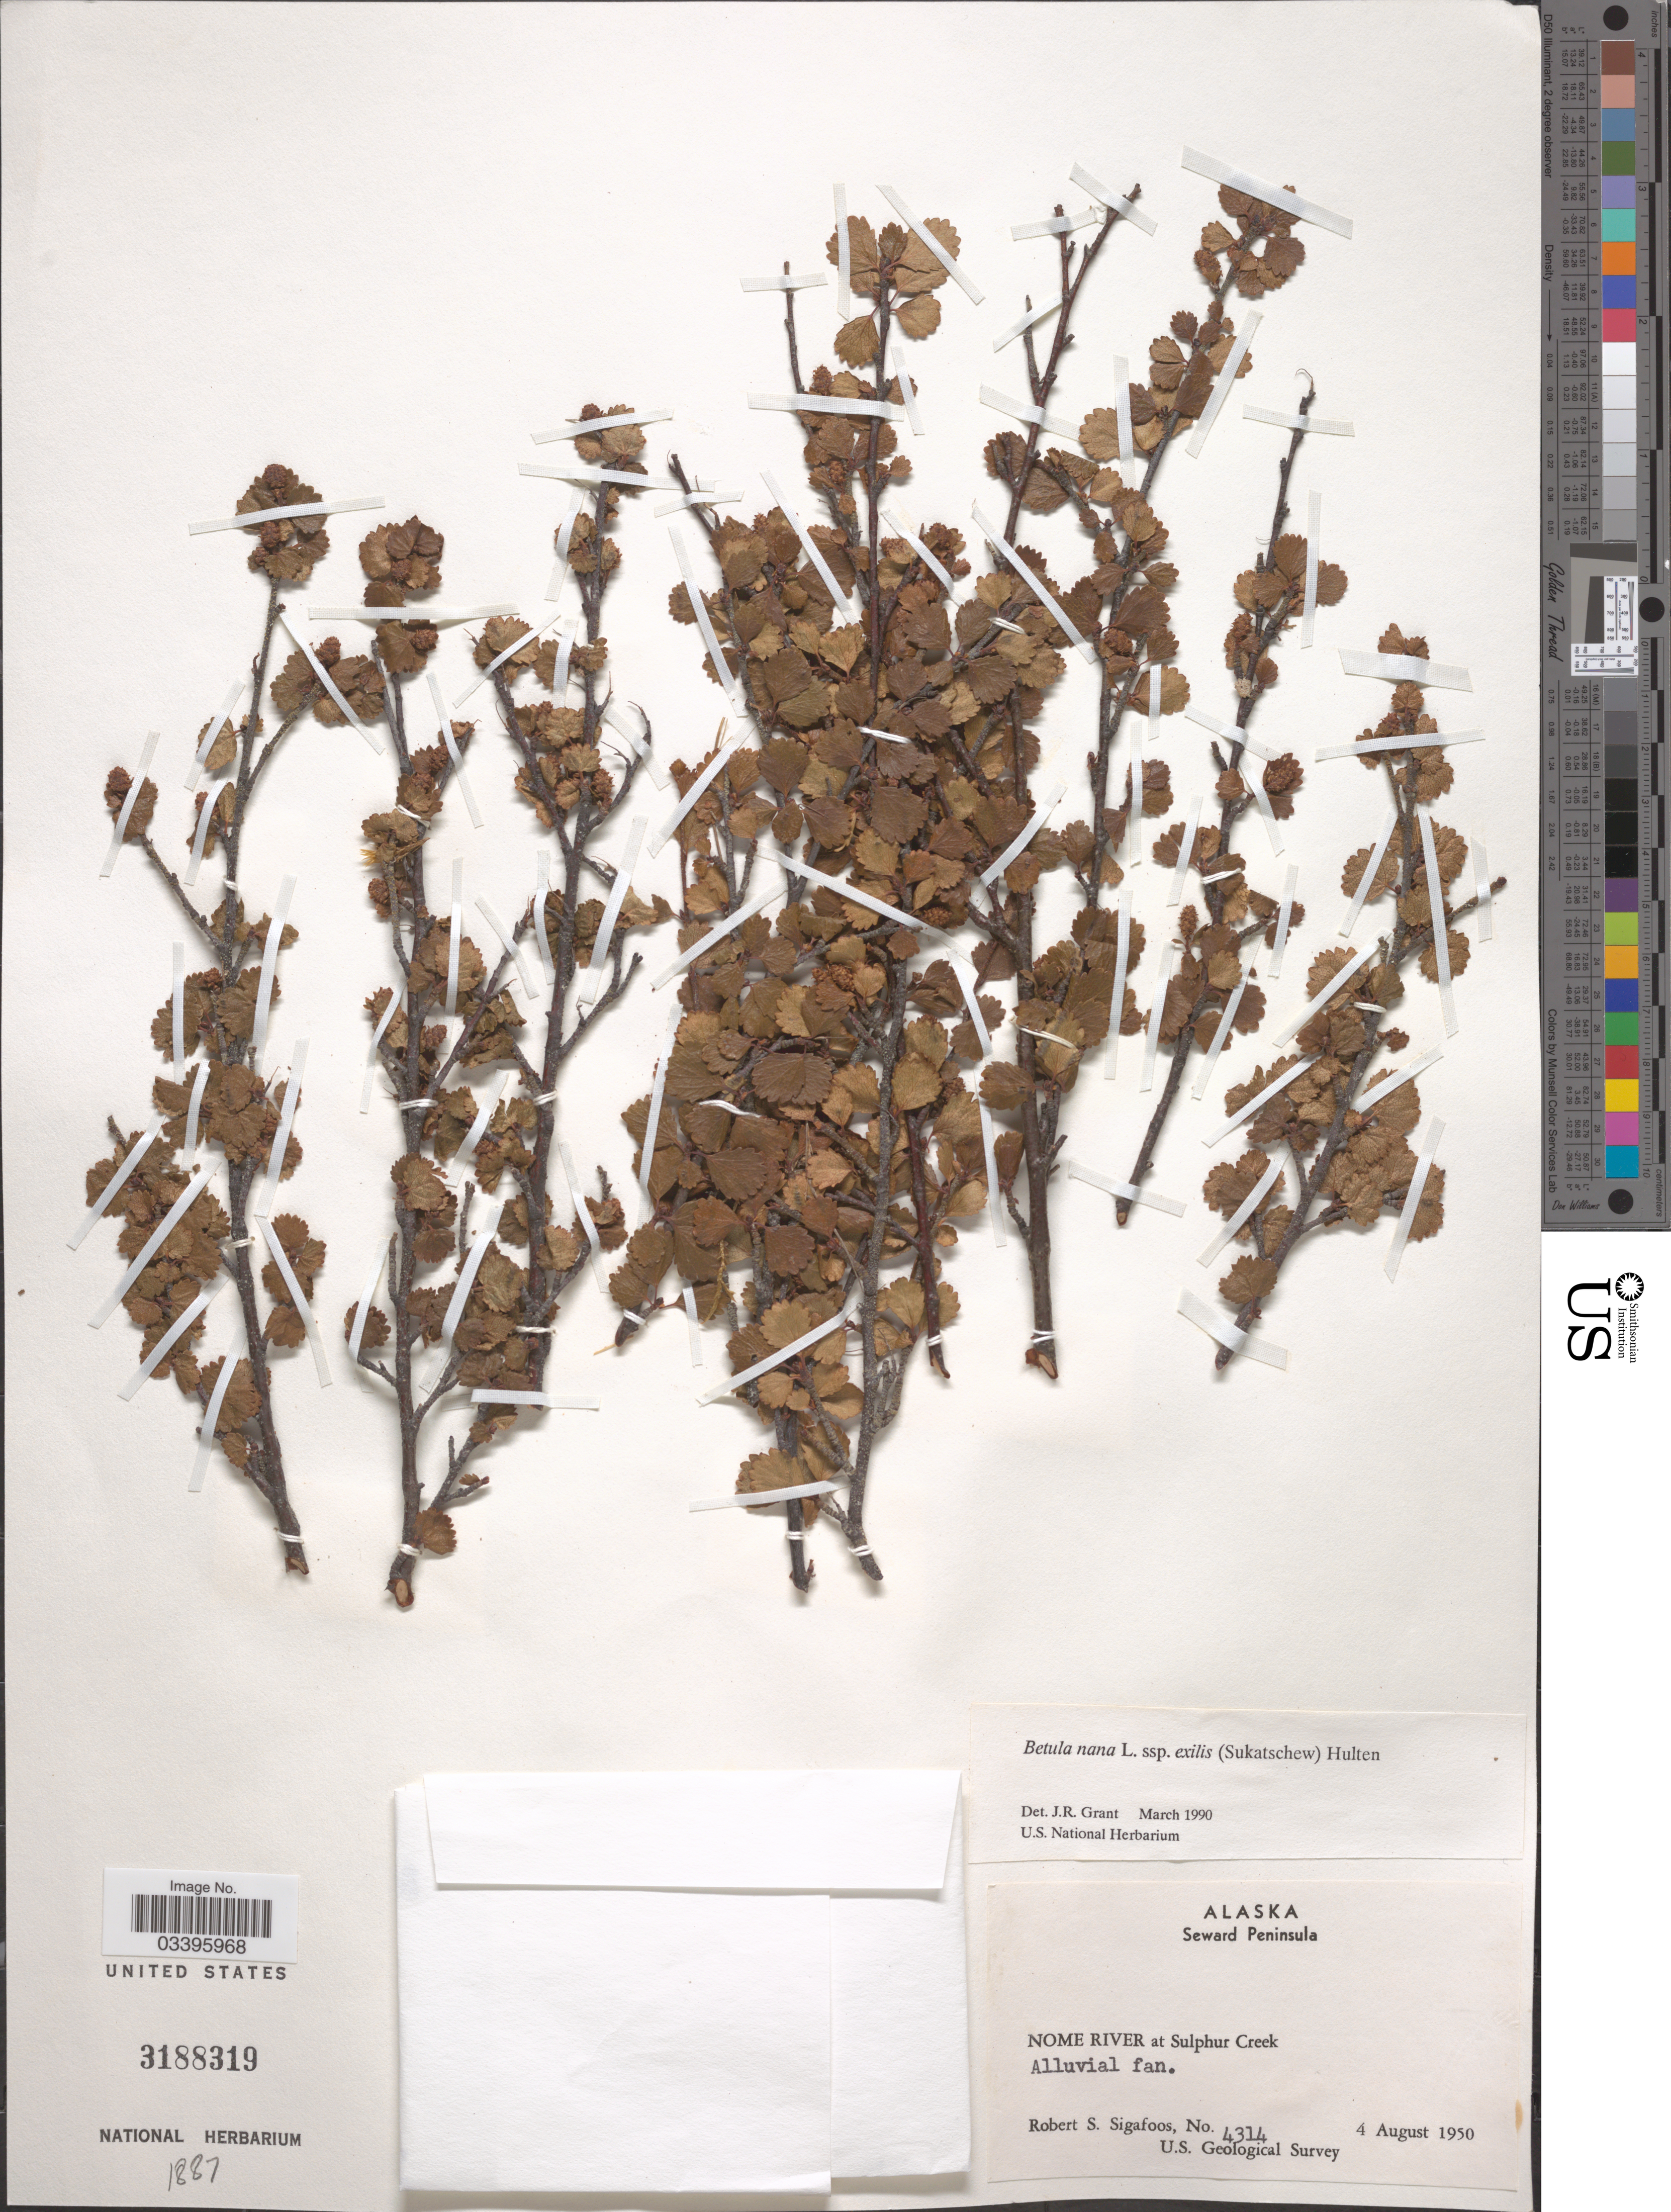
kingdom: Plantae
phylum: Tracheophyta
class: Magnoliopsida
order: Fagales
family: Betulaceae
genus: Betula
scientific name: Betula nana subsp. exilis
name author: L.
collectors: R. Sigafoos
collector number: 4314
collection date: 1950-08-04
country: United States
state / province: Alaska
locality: Seward Peninsula. Nome River at Sulphur Creek. Alluvial fan.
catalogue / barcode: US 3188319